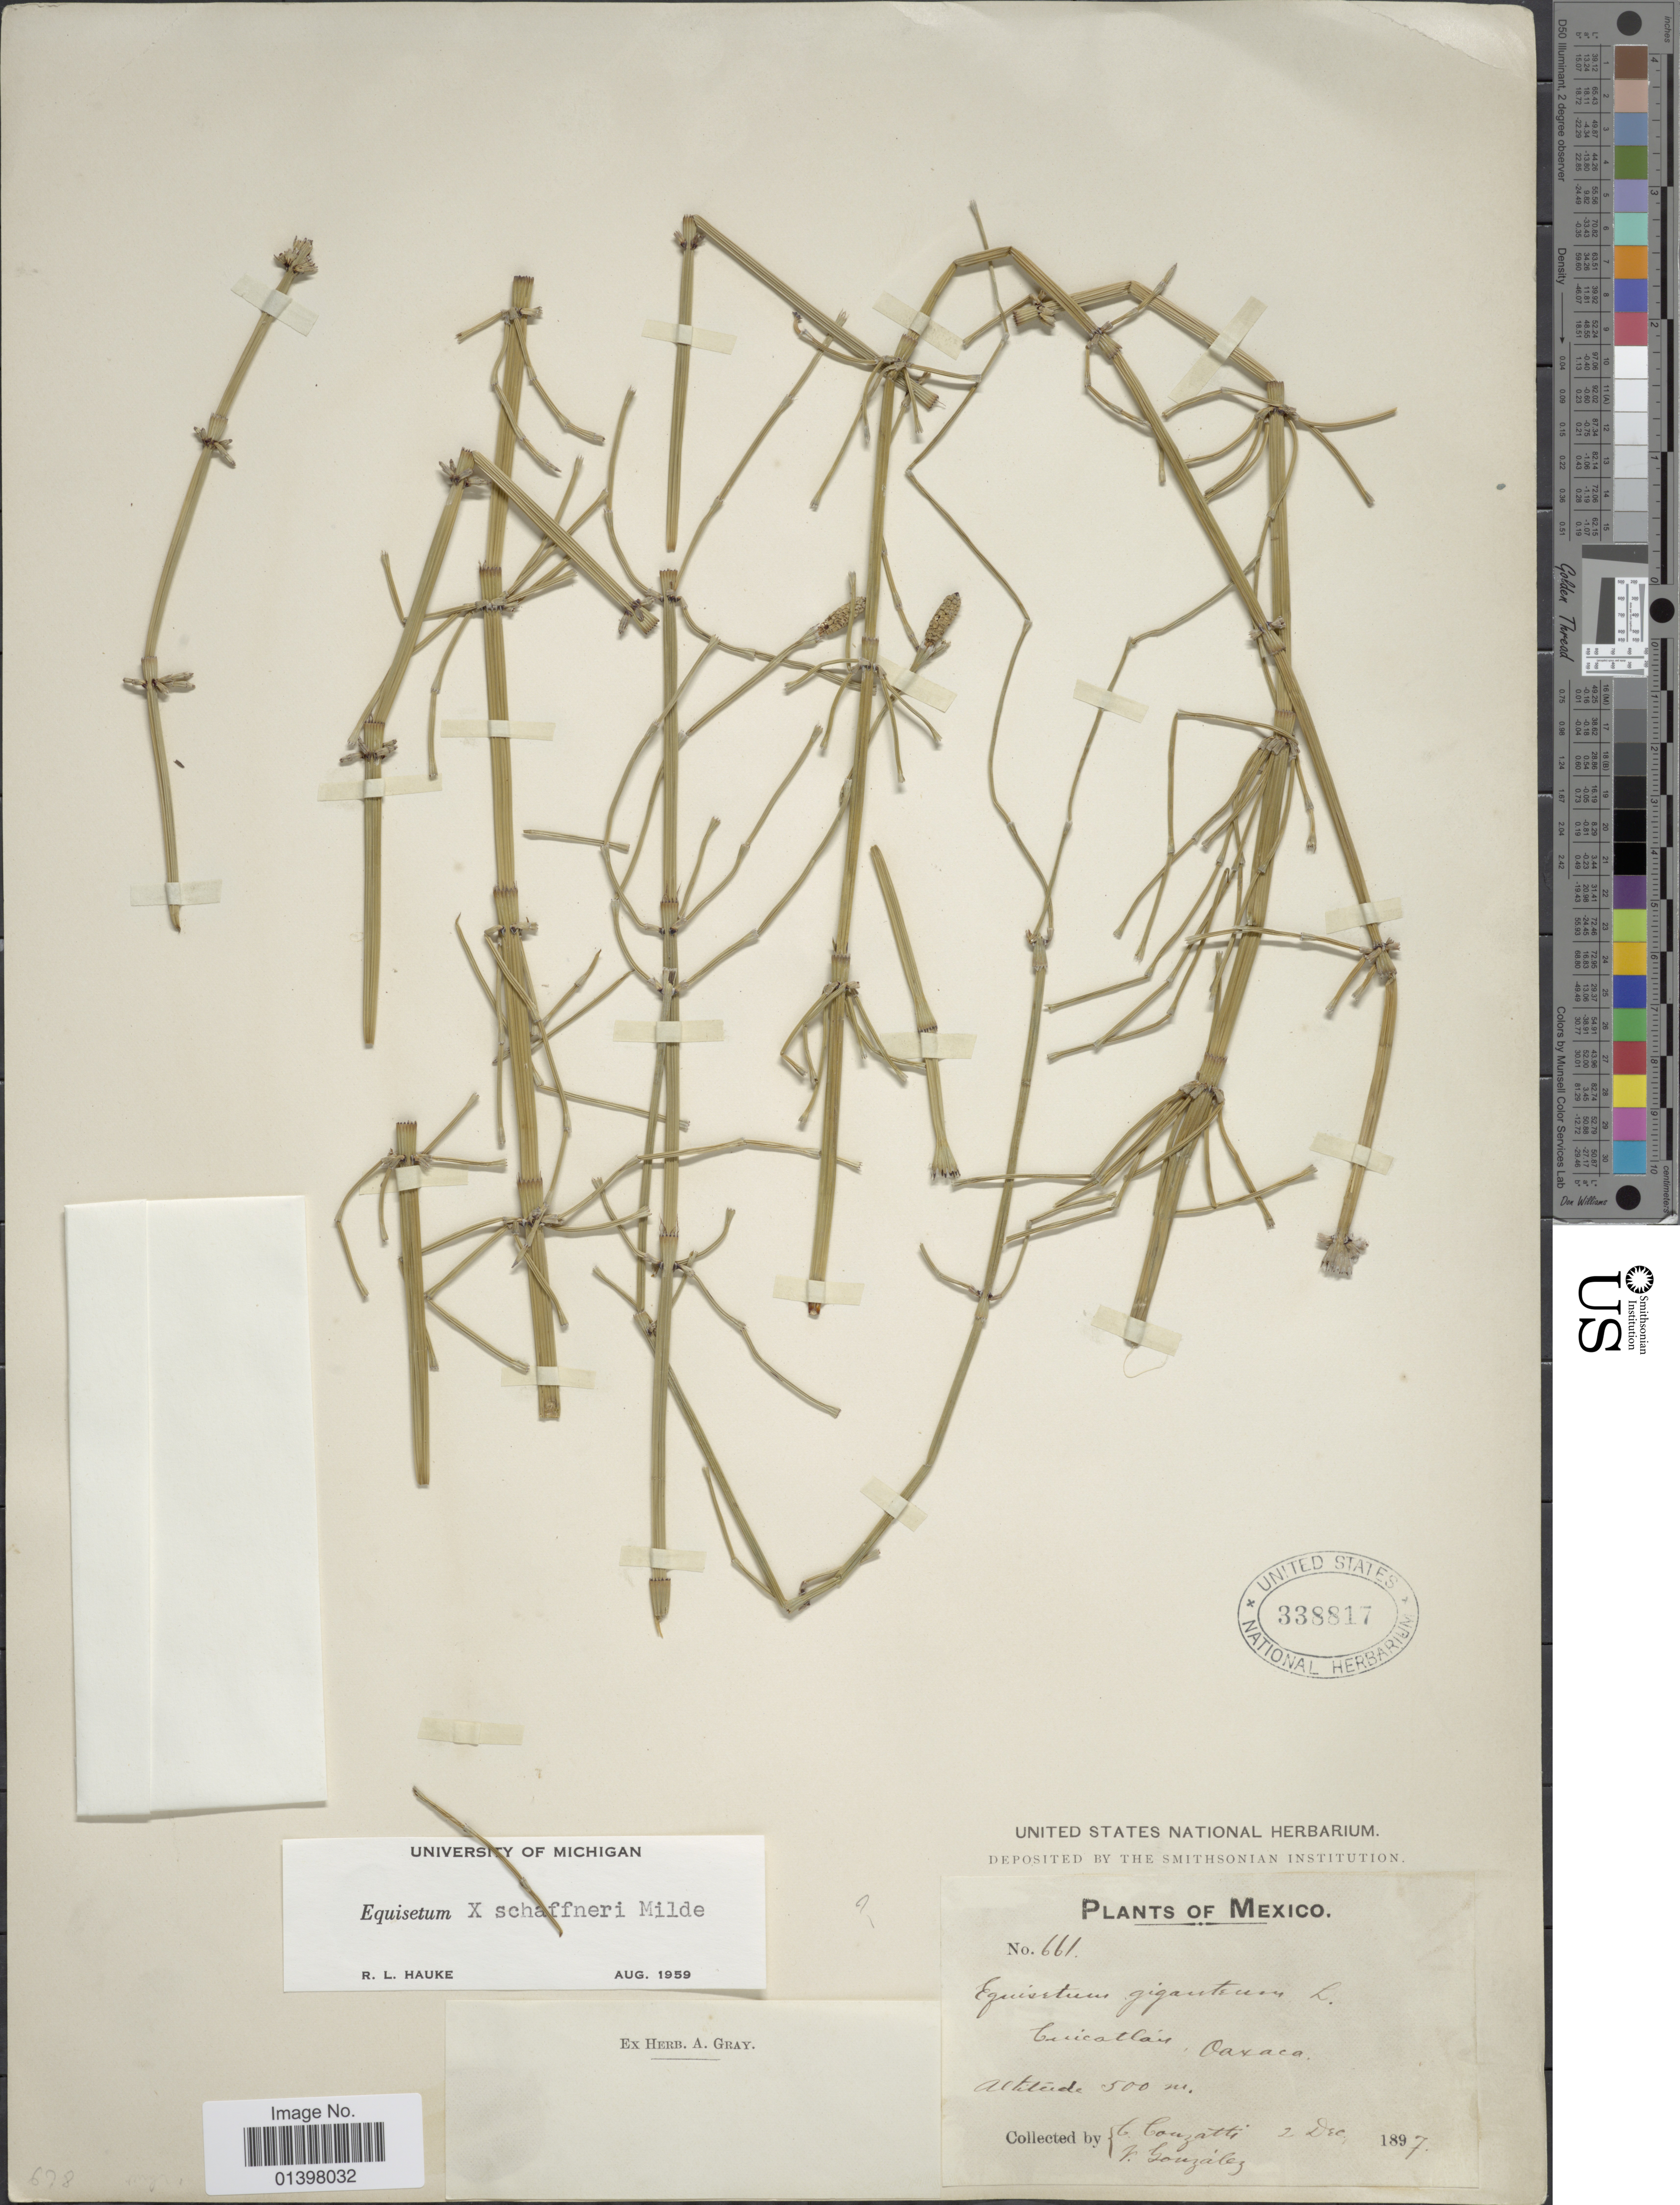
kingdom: Plantae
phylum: Tracheophyta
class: Polypodiopsida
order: Equisetales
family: Equisetaceae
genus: Equisetum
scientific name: Equisetum x schaffneri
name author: J. Milde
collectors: C. Conzatti & V. González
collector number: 661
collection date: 1897-12-02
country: Mexico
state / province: Oaxaca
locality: Cuicatlan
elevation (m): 500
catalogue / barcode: US 338817